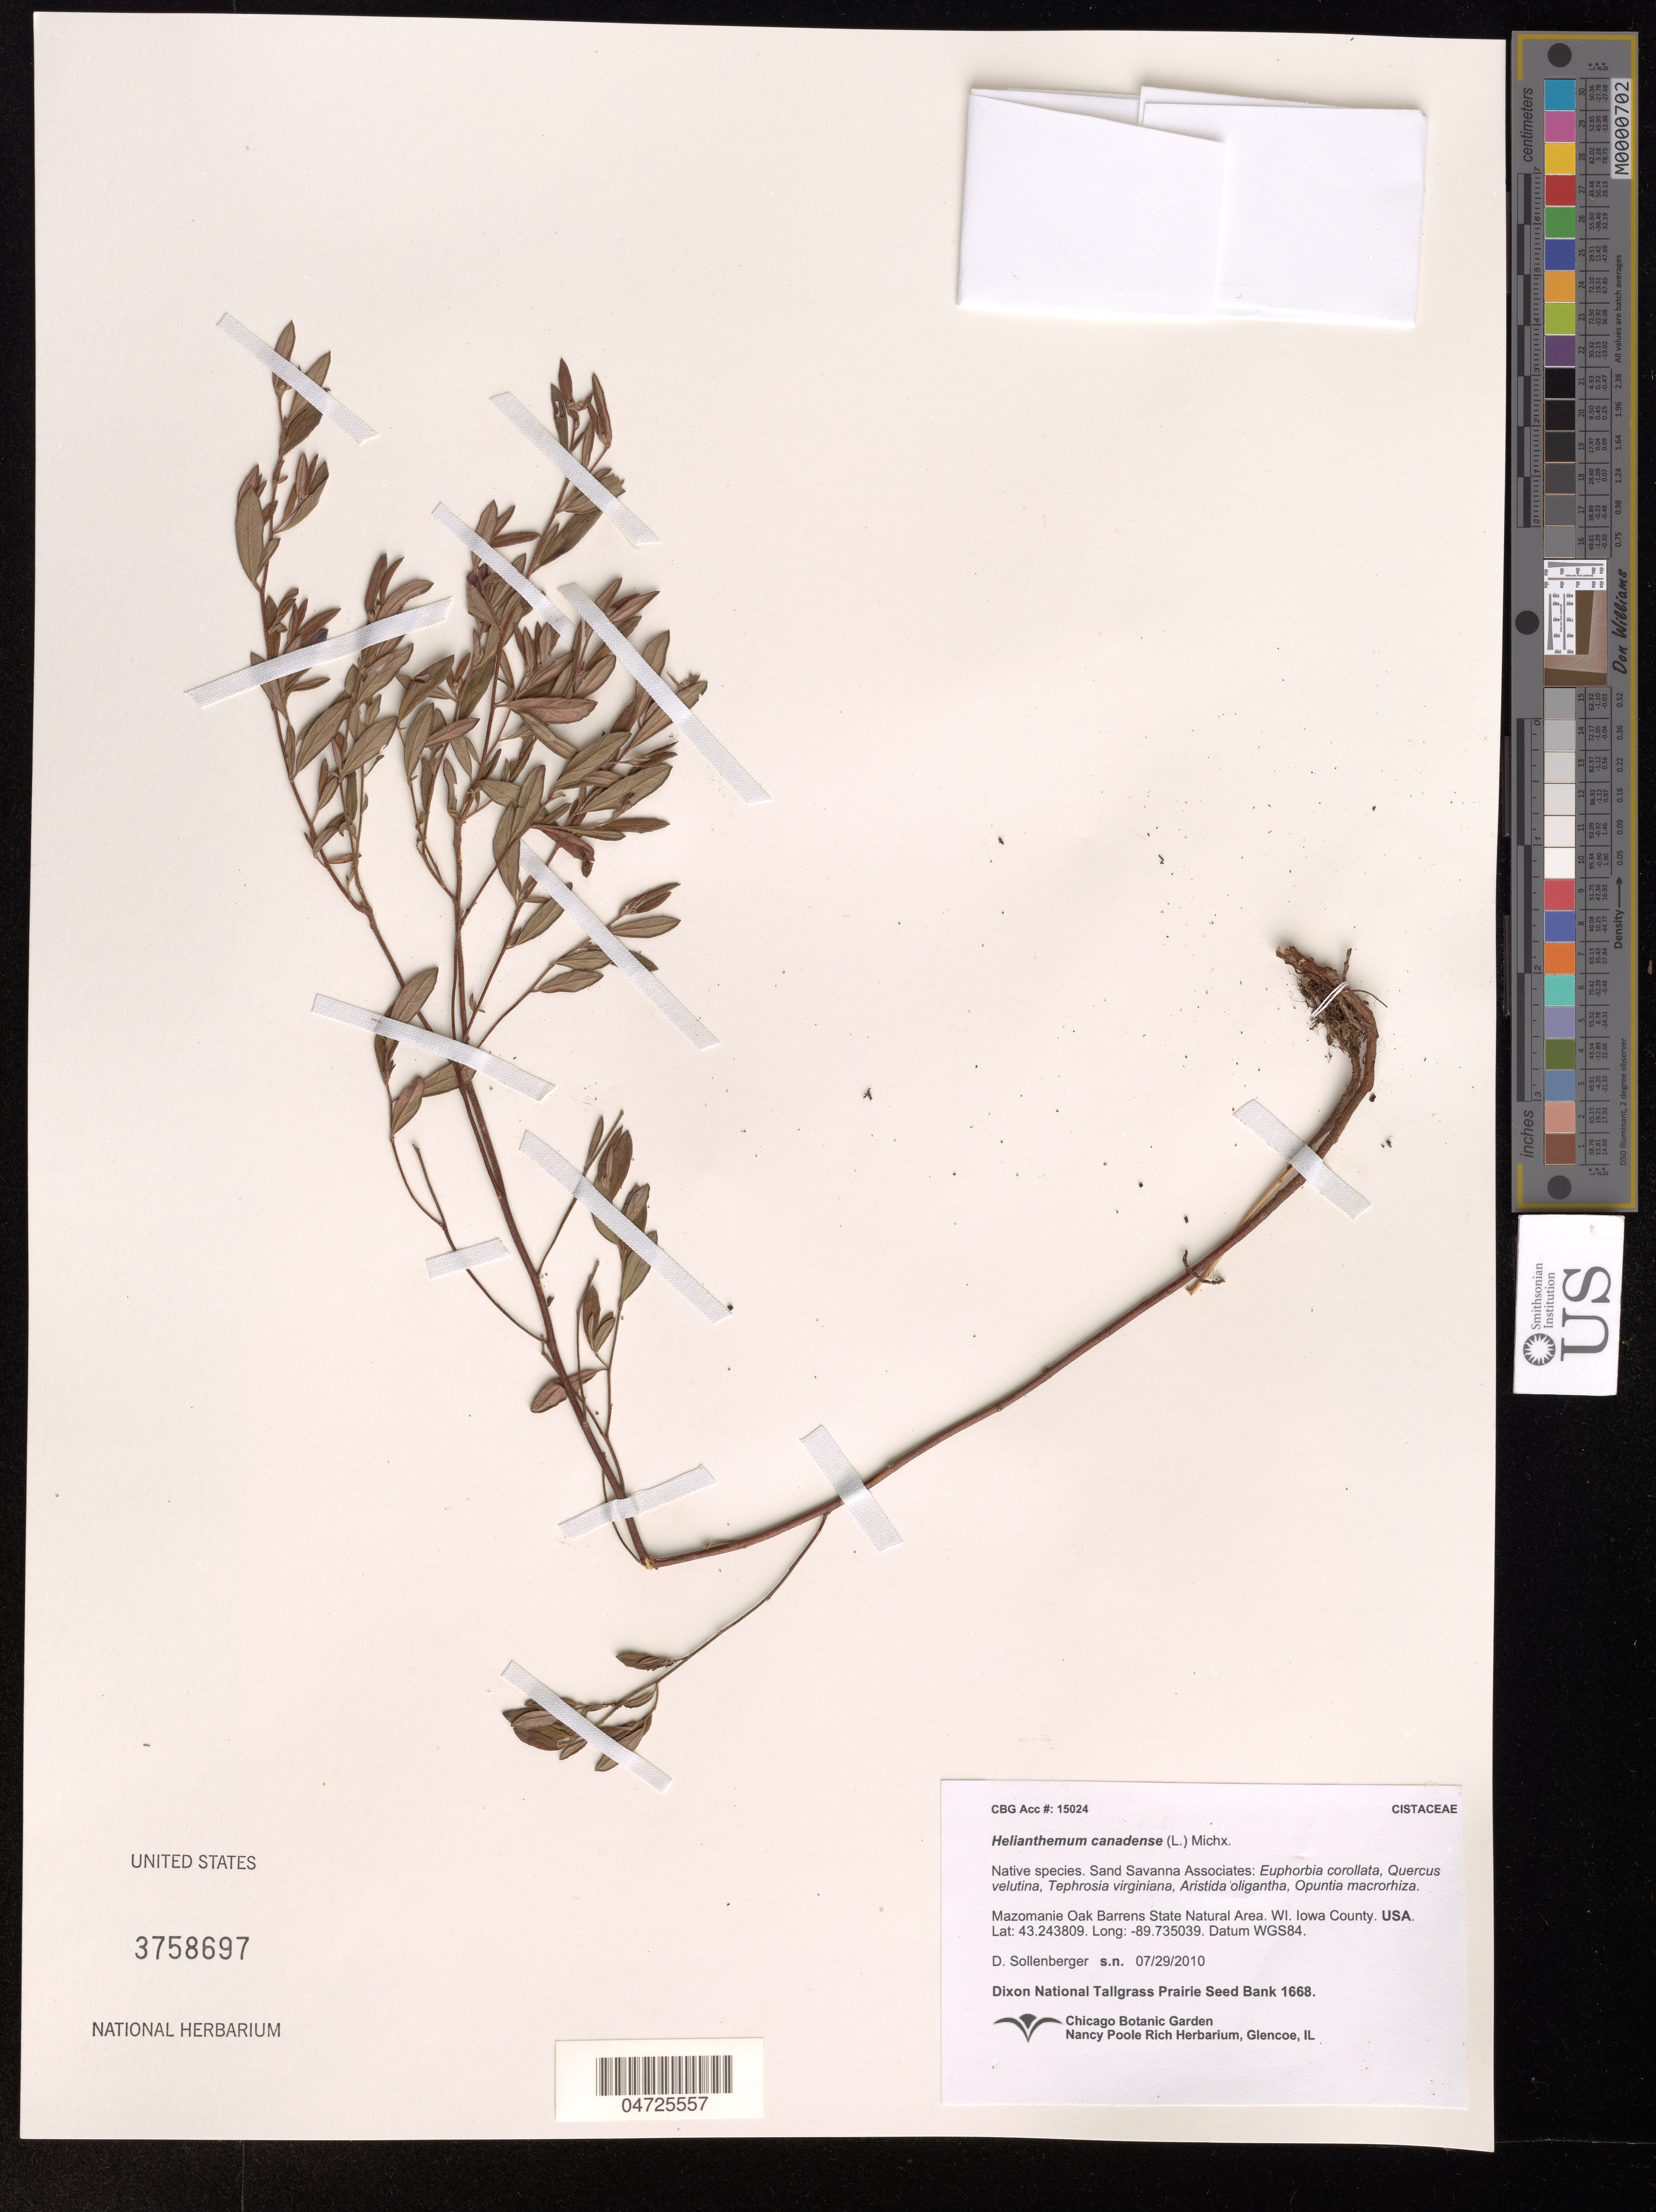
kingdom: Plantae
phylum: Tracheophyta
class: Magnoliopsida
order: Malvales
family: Cistaceae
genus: Helianthemum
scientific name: Helianthemum canadense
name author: (L.) Michx.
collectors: D. Sollenberger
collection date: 2010-07-29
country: United States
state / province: Wisconsin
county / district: Iowa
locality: Mazomanie Oak Barrens State Natural Area. Iowa County. Datum WGS84.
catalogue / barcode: US 3758697